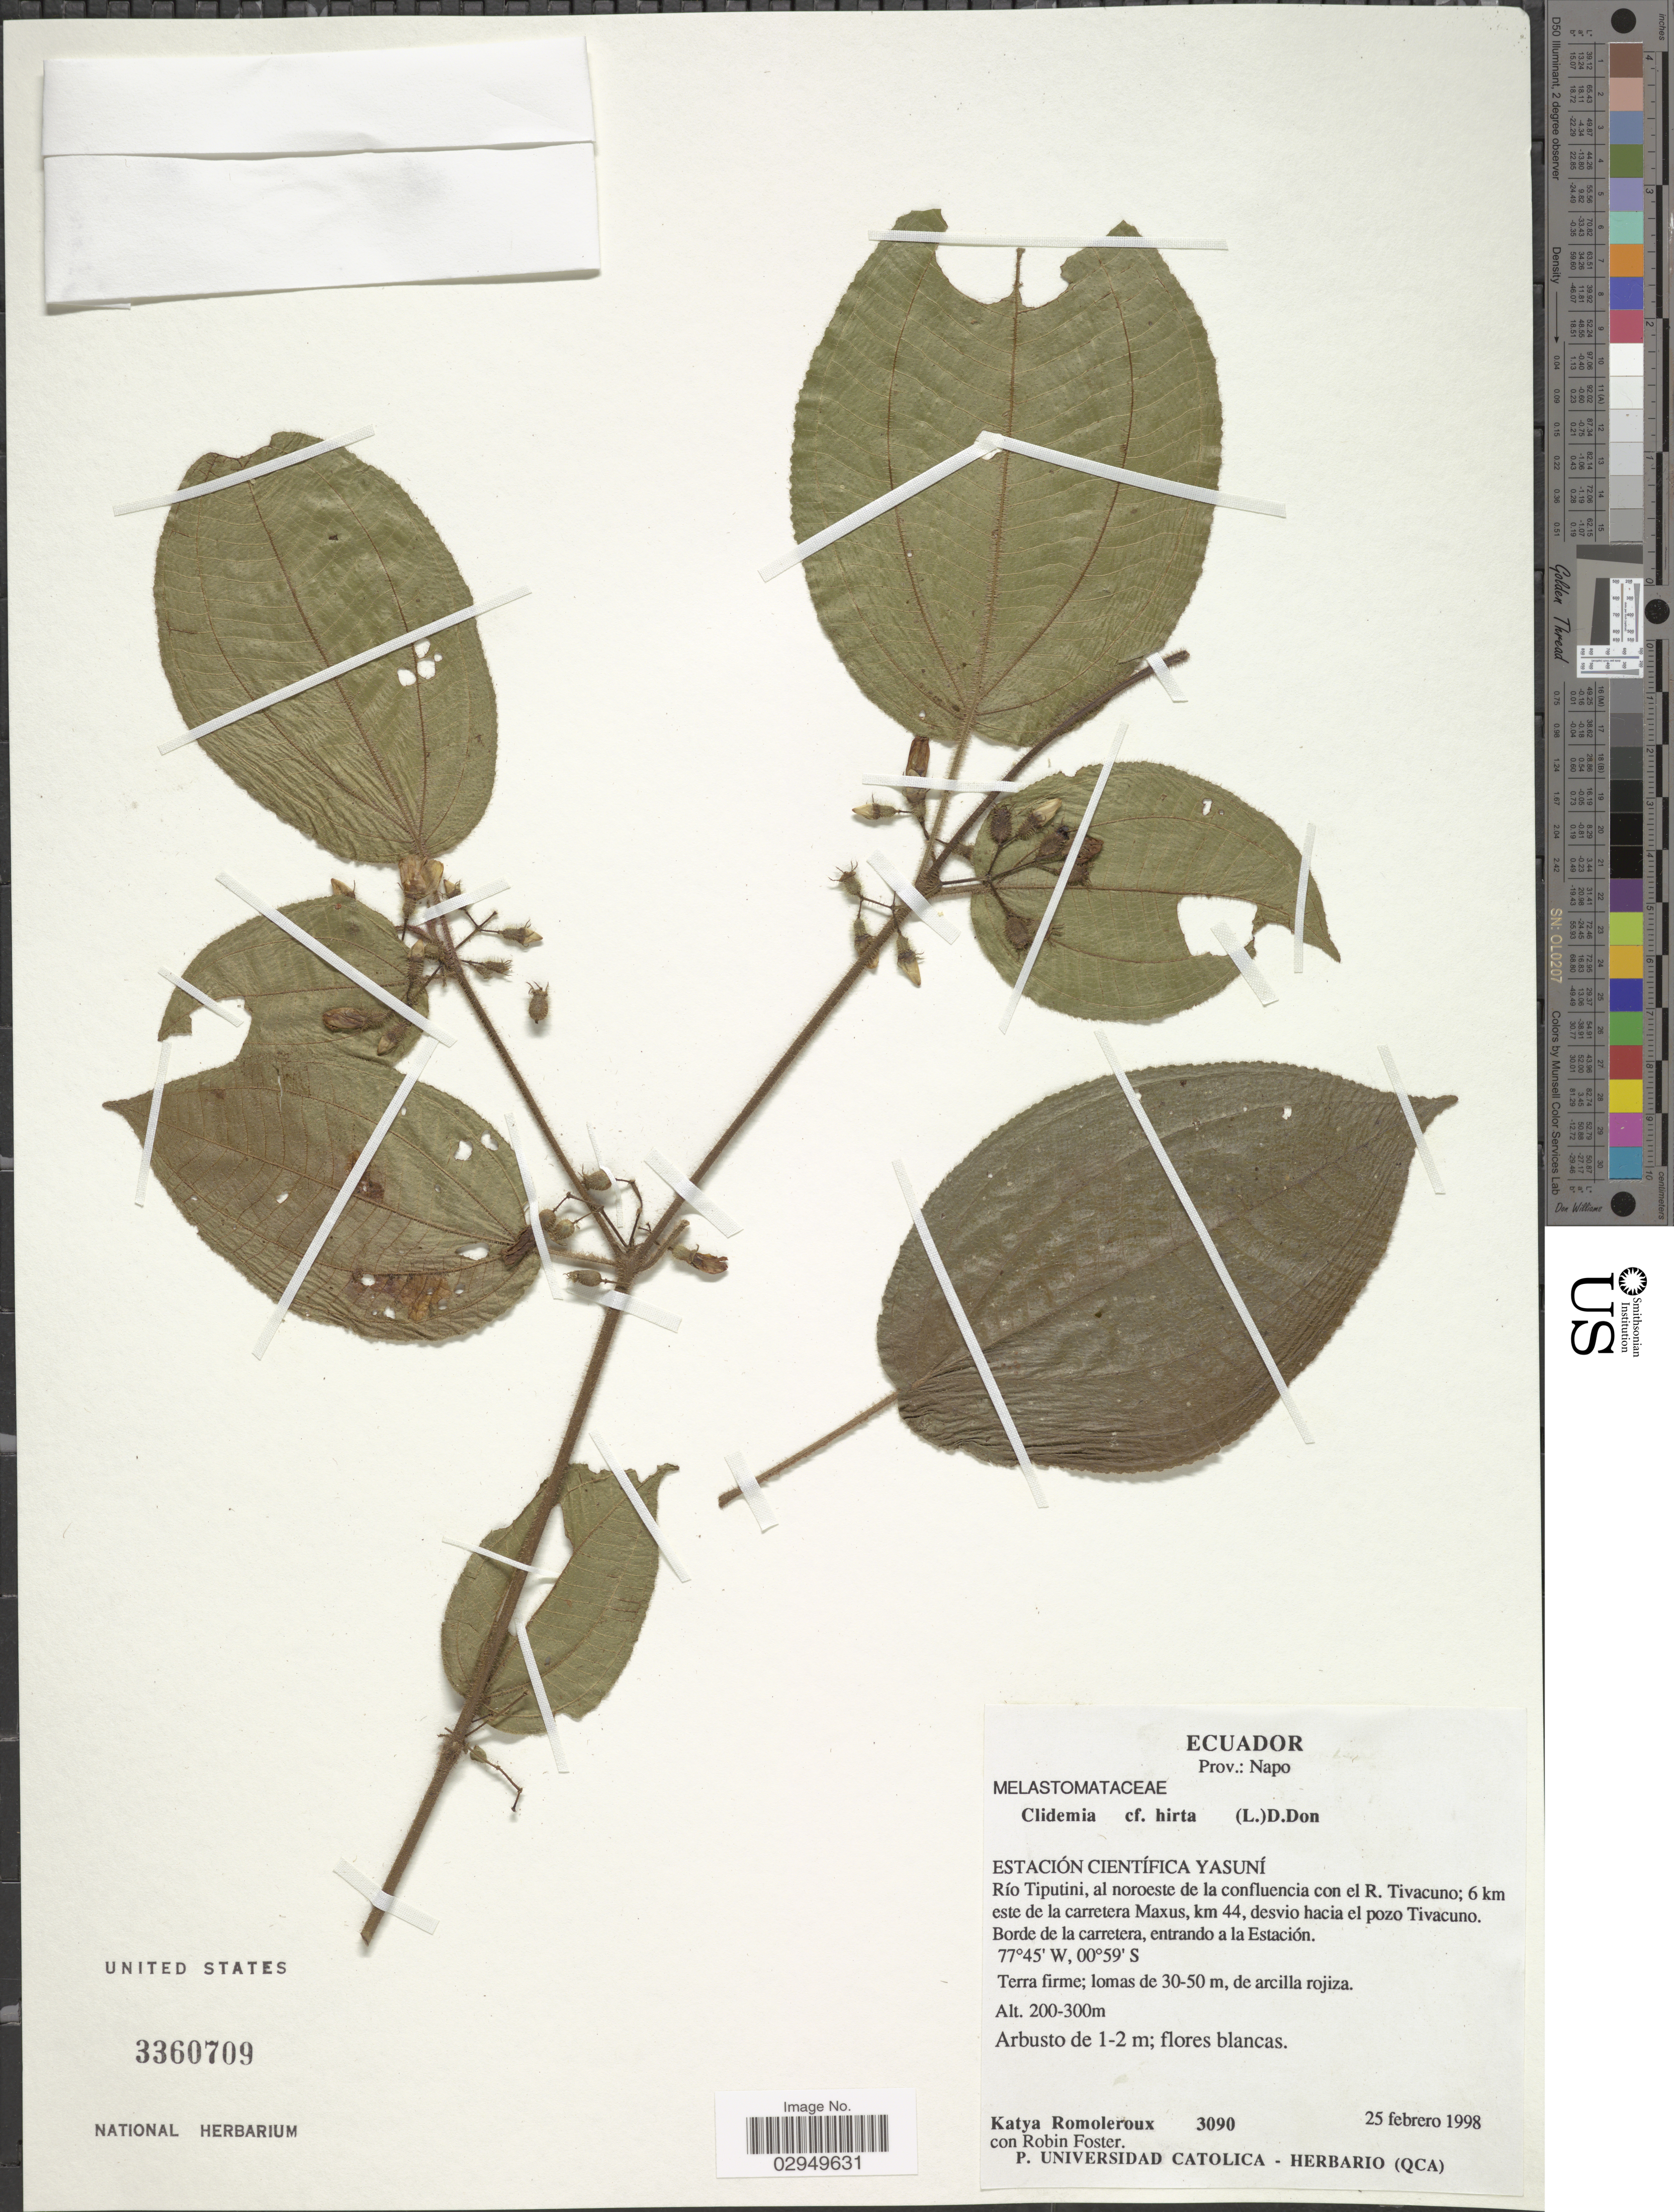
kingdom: Plantae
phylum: Tracheophyta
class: Magnoliopsida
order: Myrtales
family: Melastomataceae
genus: Clidemia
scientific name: Clidemia hirta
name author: (L.) D. Don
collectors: K. Romoleroux & R. B. Foster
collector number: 3090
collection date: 1998-02-25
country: Ecuador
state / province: Napo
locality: Estación Científica Yasuní, Río Tiputini, al noroeste de la confluencia con el R. Tivacuno; 6 km este de la carretera Maxus, km 44, desvio hacia el pozo Tivacuno. Borde de la carretera, entrando a la Estación.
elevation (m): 200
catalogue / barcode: US 3360709